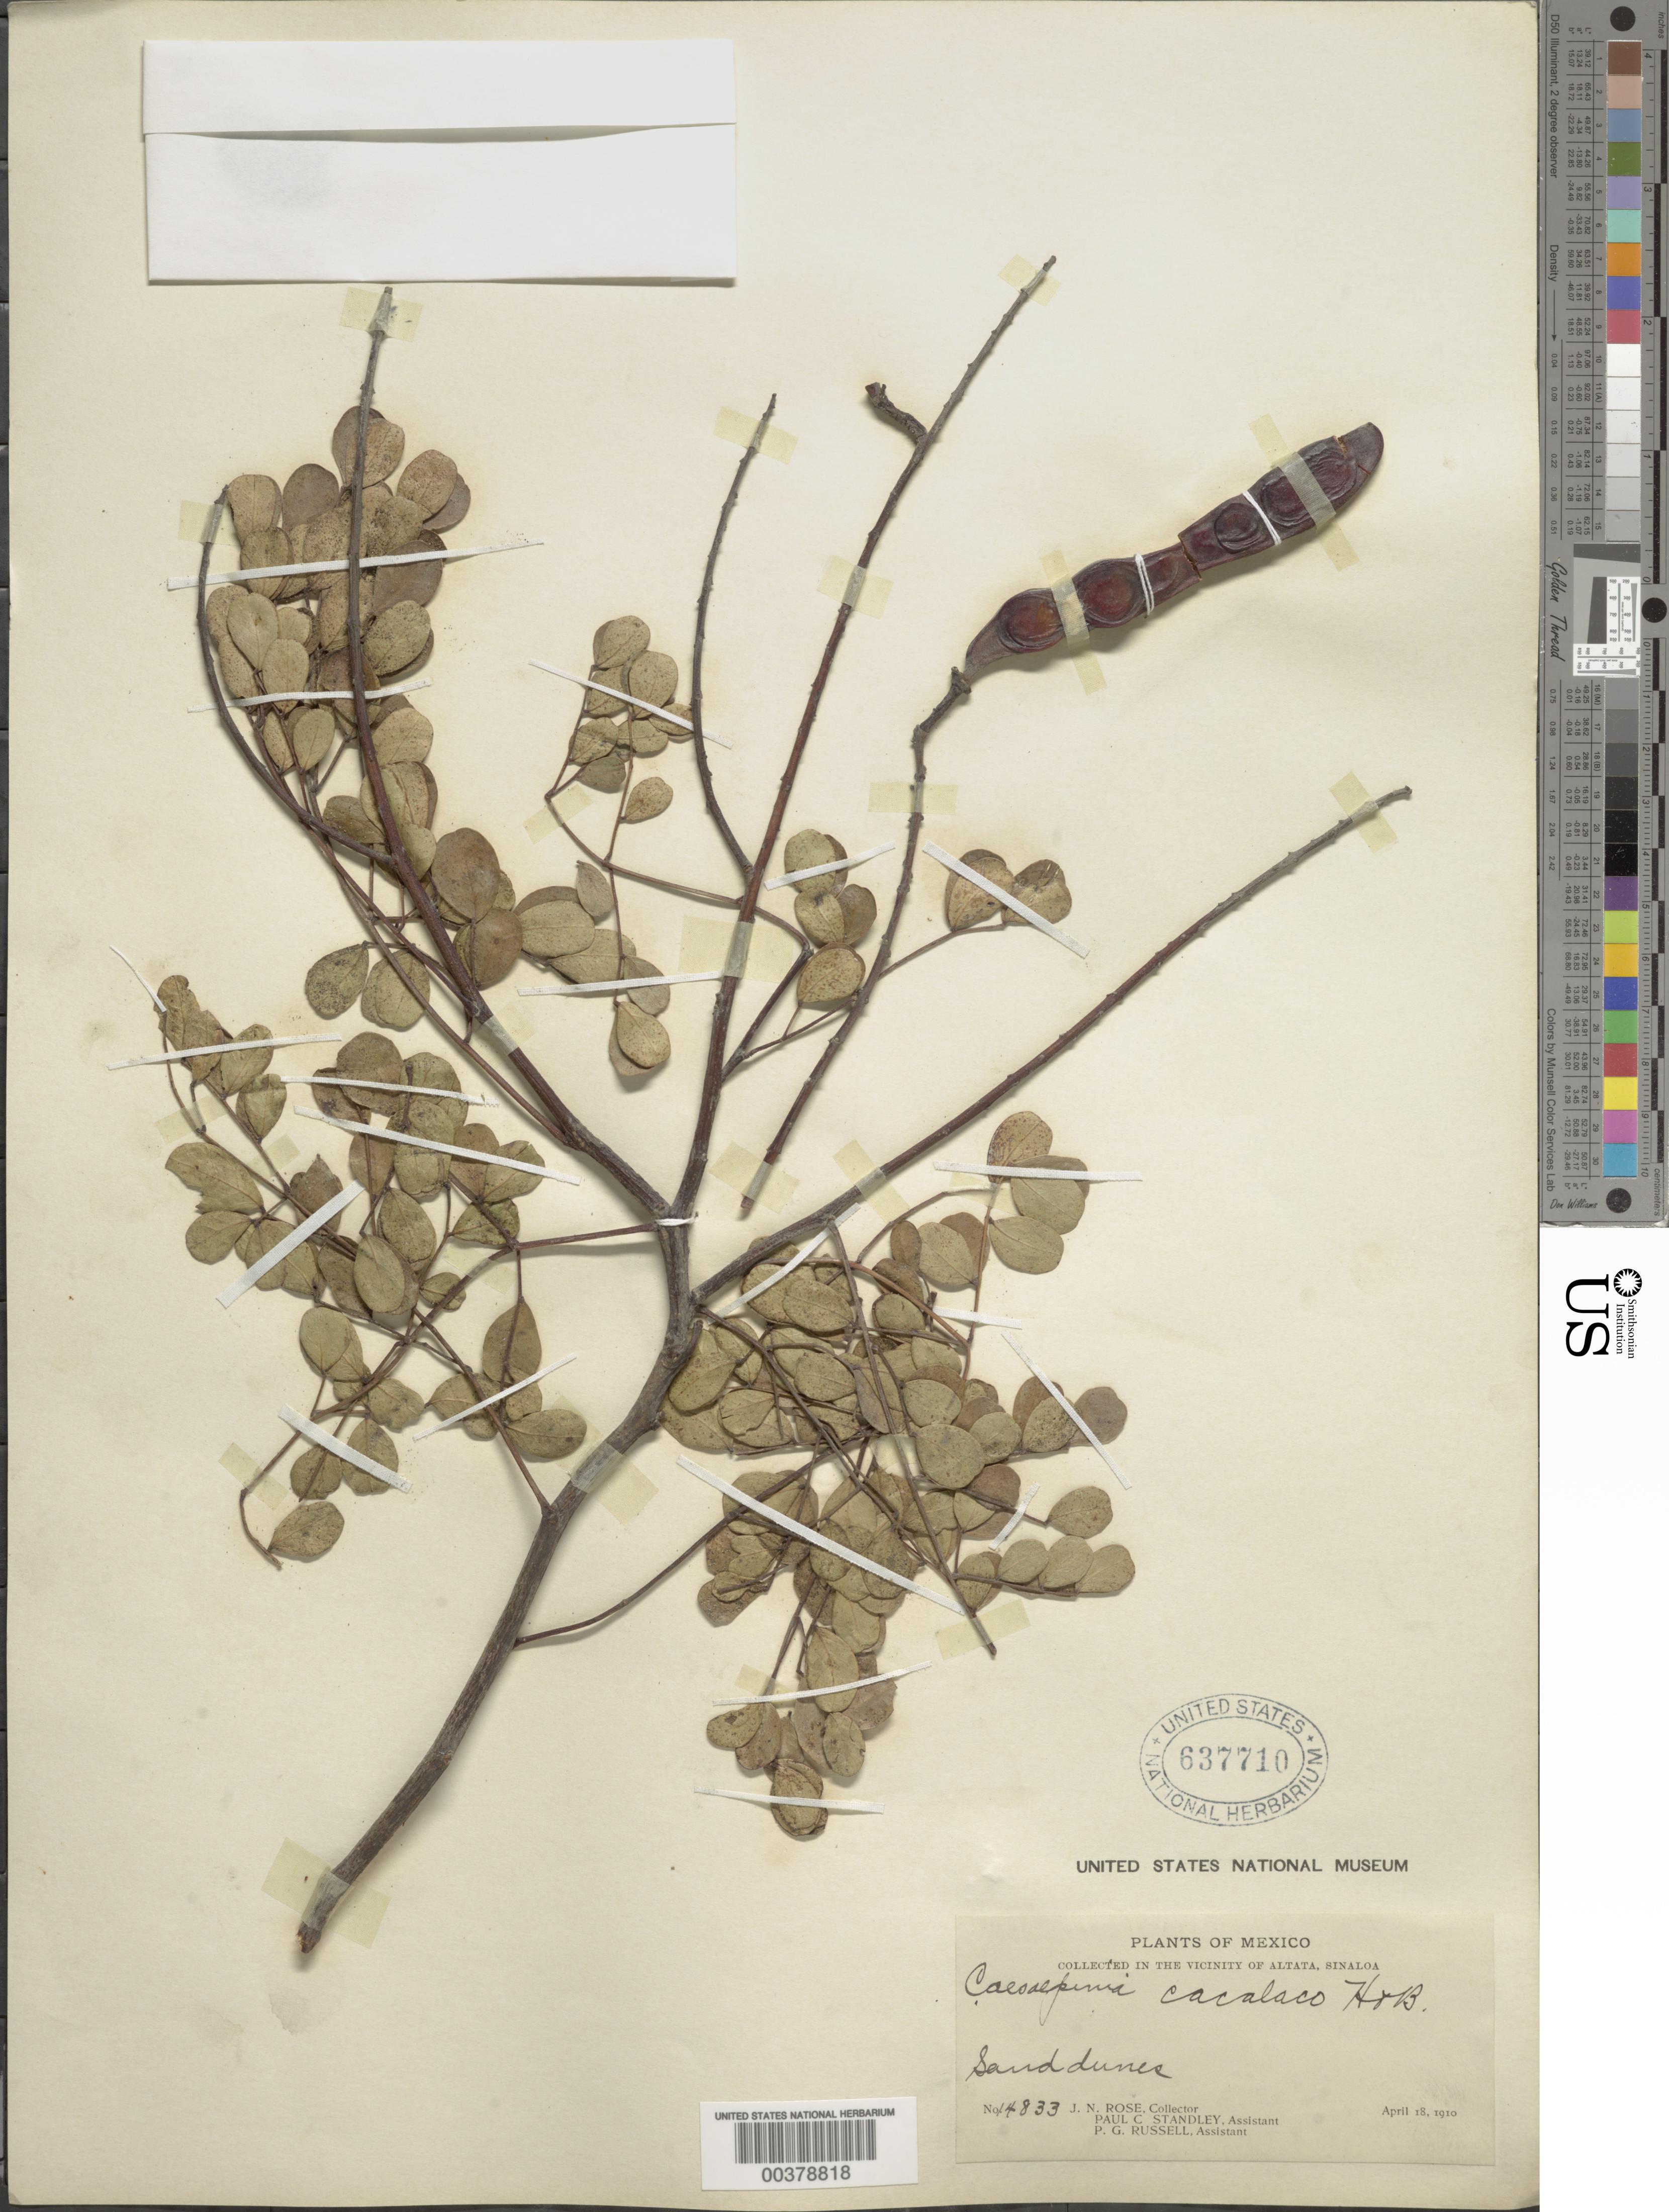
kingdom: Plantae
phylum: Tracheophyta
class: Magnoliopsida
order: Fabales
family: Fabaceae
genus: Tara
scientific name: Tara cacalaco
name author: (Bonpl.) Molinari & Sánchez Och.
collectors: J. N. Rose, P. C. Standley & P. G. Russell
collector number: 14833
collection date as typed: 18 Apr 1910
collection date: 1910-04-18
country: Mexico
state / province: Sinaloa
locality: Vicinity of altata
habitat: Sand dunes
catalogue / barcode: US 637710